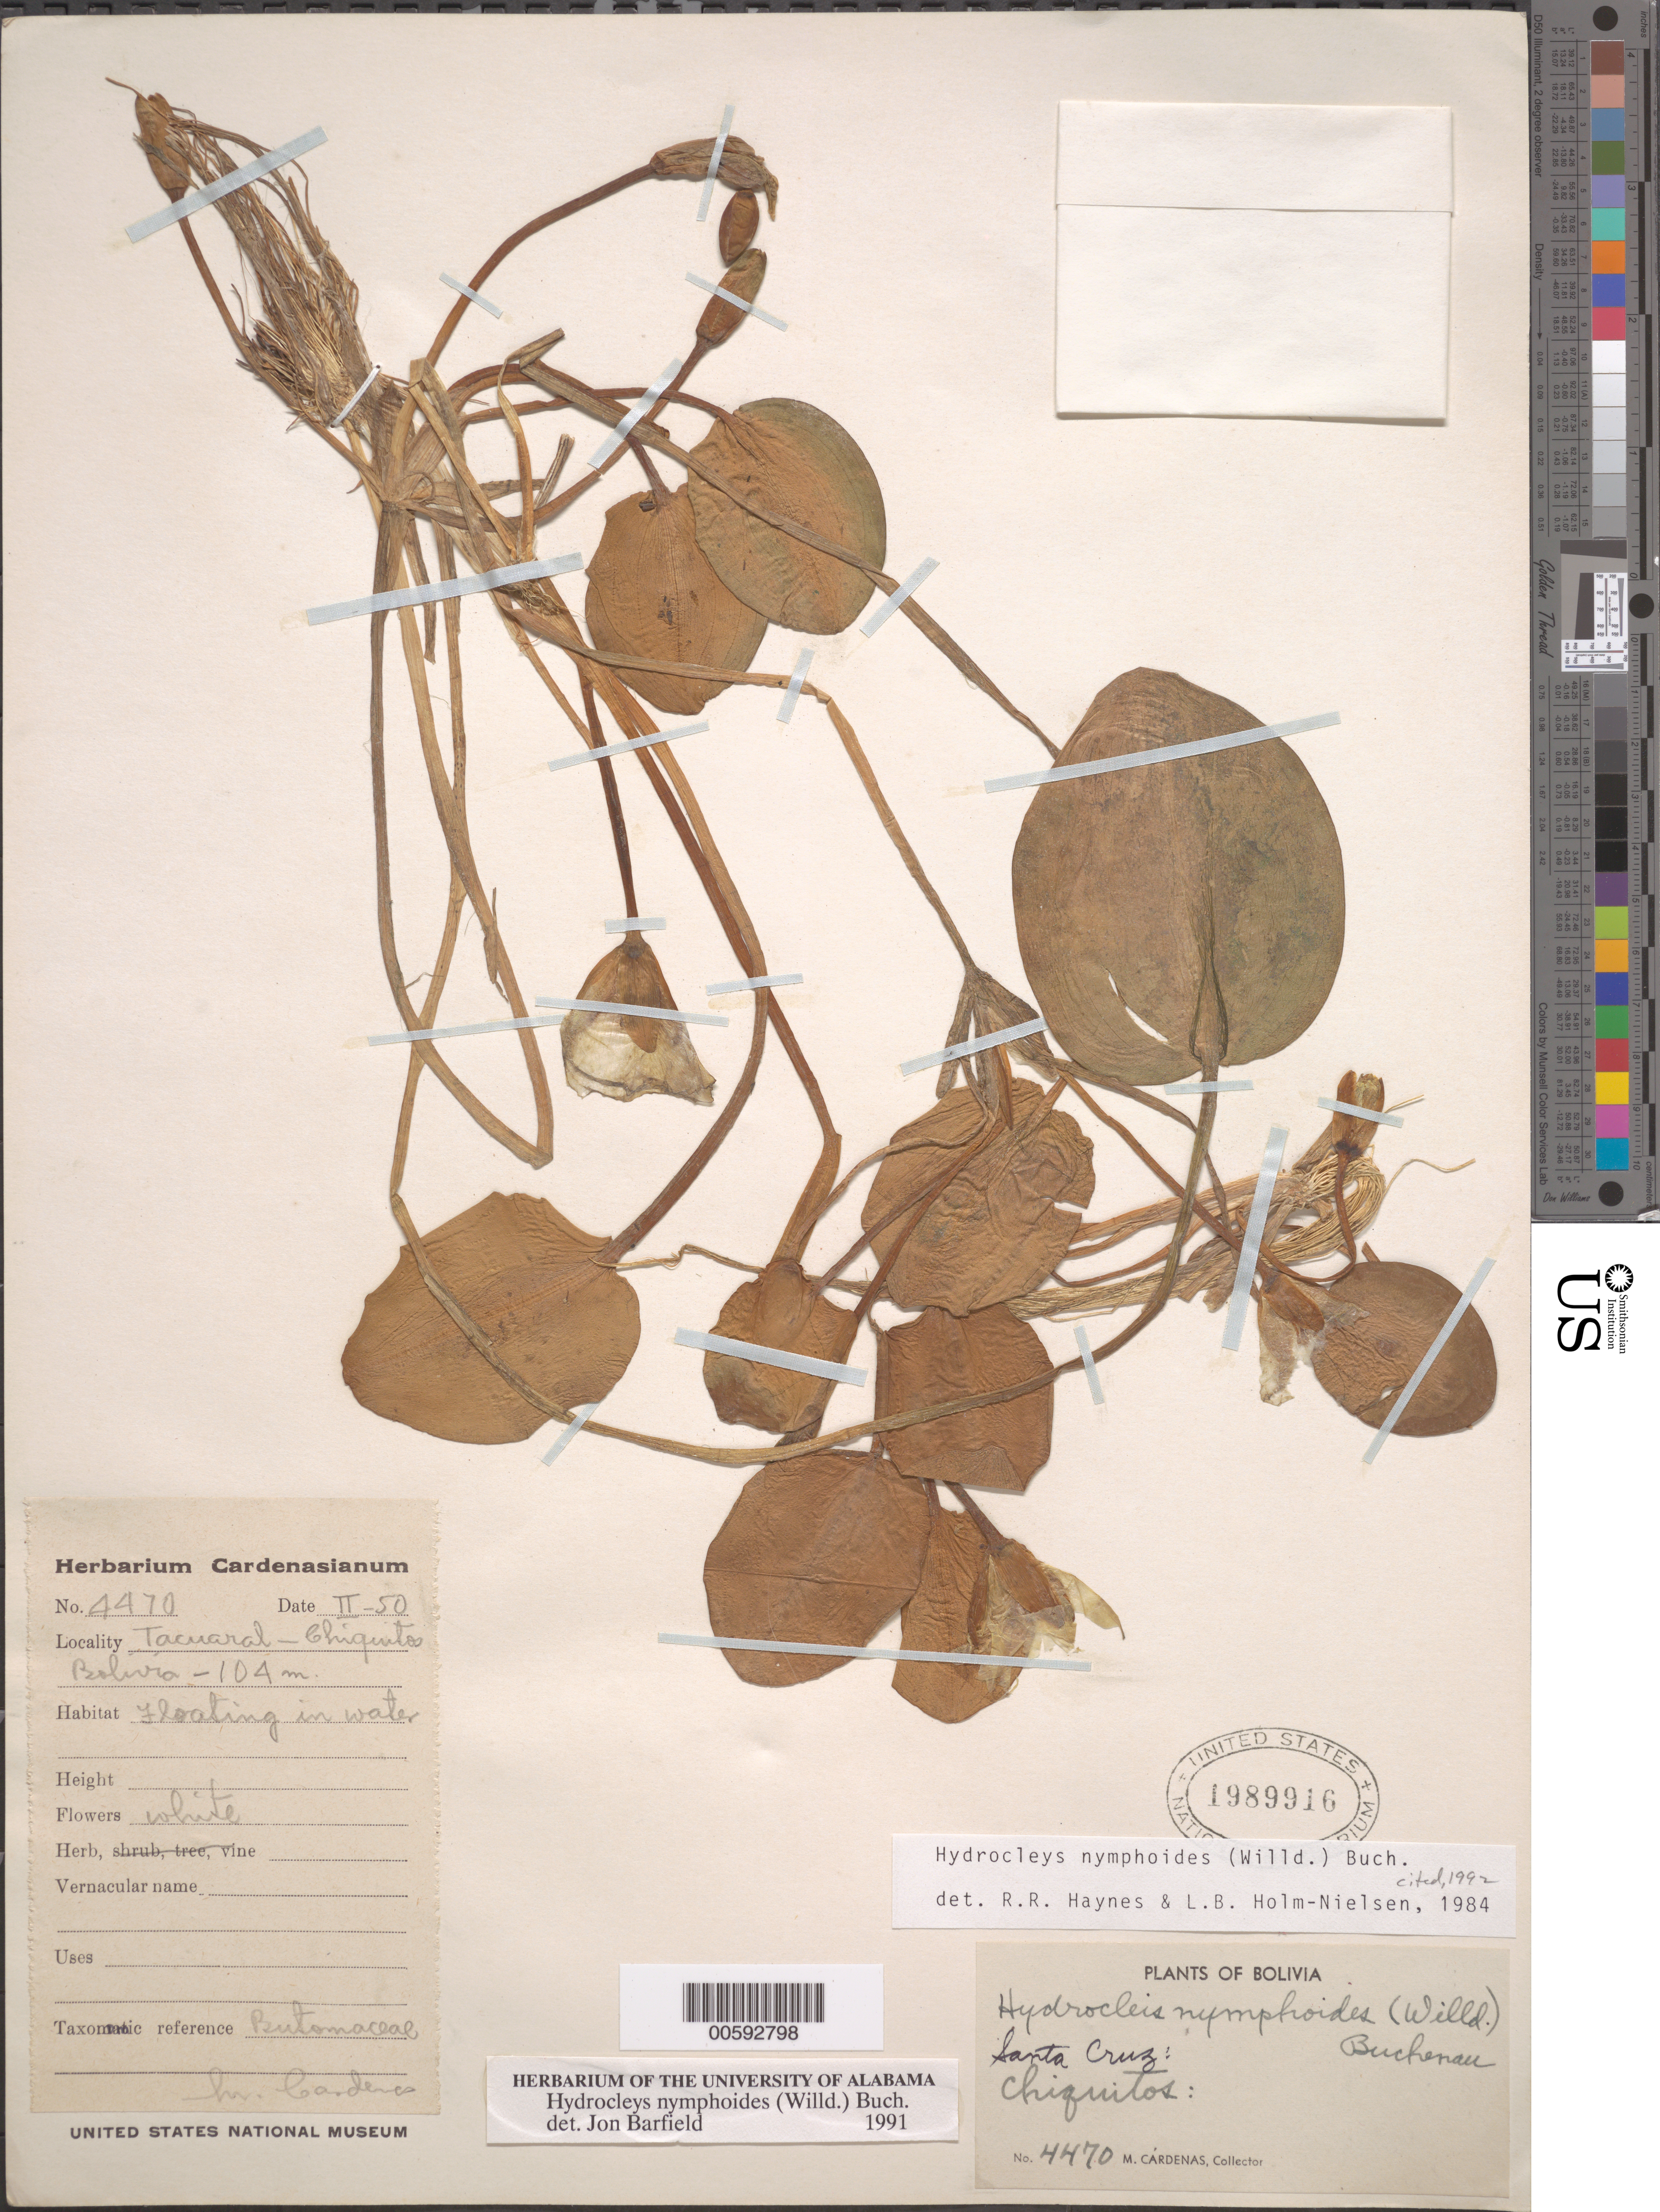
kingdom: Plantae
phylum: Tracheophyta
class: Liliopsida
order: Alismatales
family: Alismataceae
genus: Hydrocleys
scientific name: Hydrocleys nymphoides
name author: (Humb. & Bonpl. ex Willd.) Buchenau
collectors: M. Cárdenas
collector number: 4470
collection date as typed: Feb 1950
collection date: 1950-02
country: Bolivia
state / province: Tarija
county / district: Arce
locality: Tacuaral, Chiquintos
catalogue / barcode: US 1989916